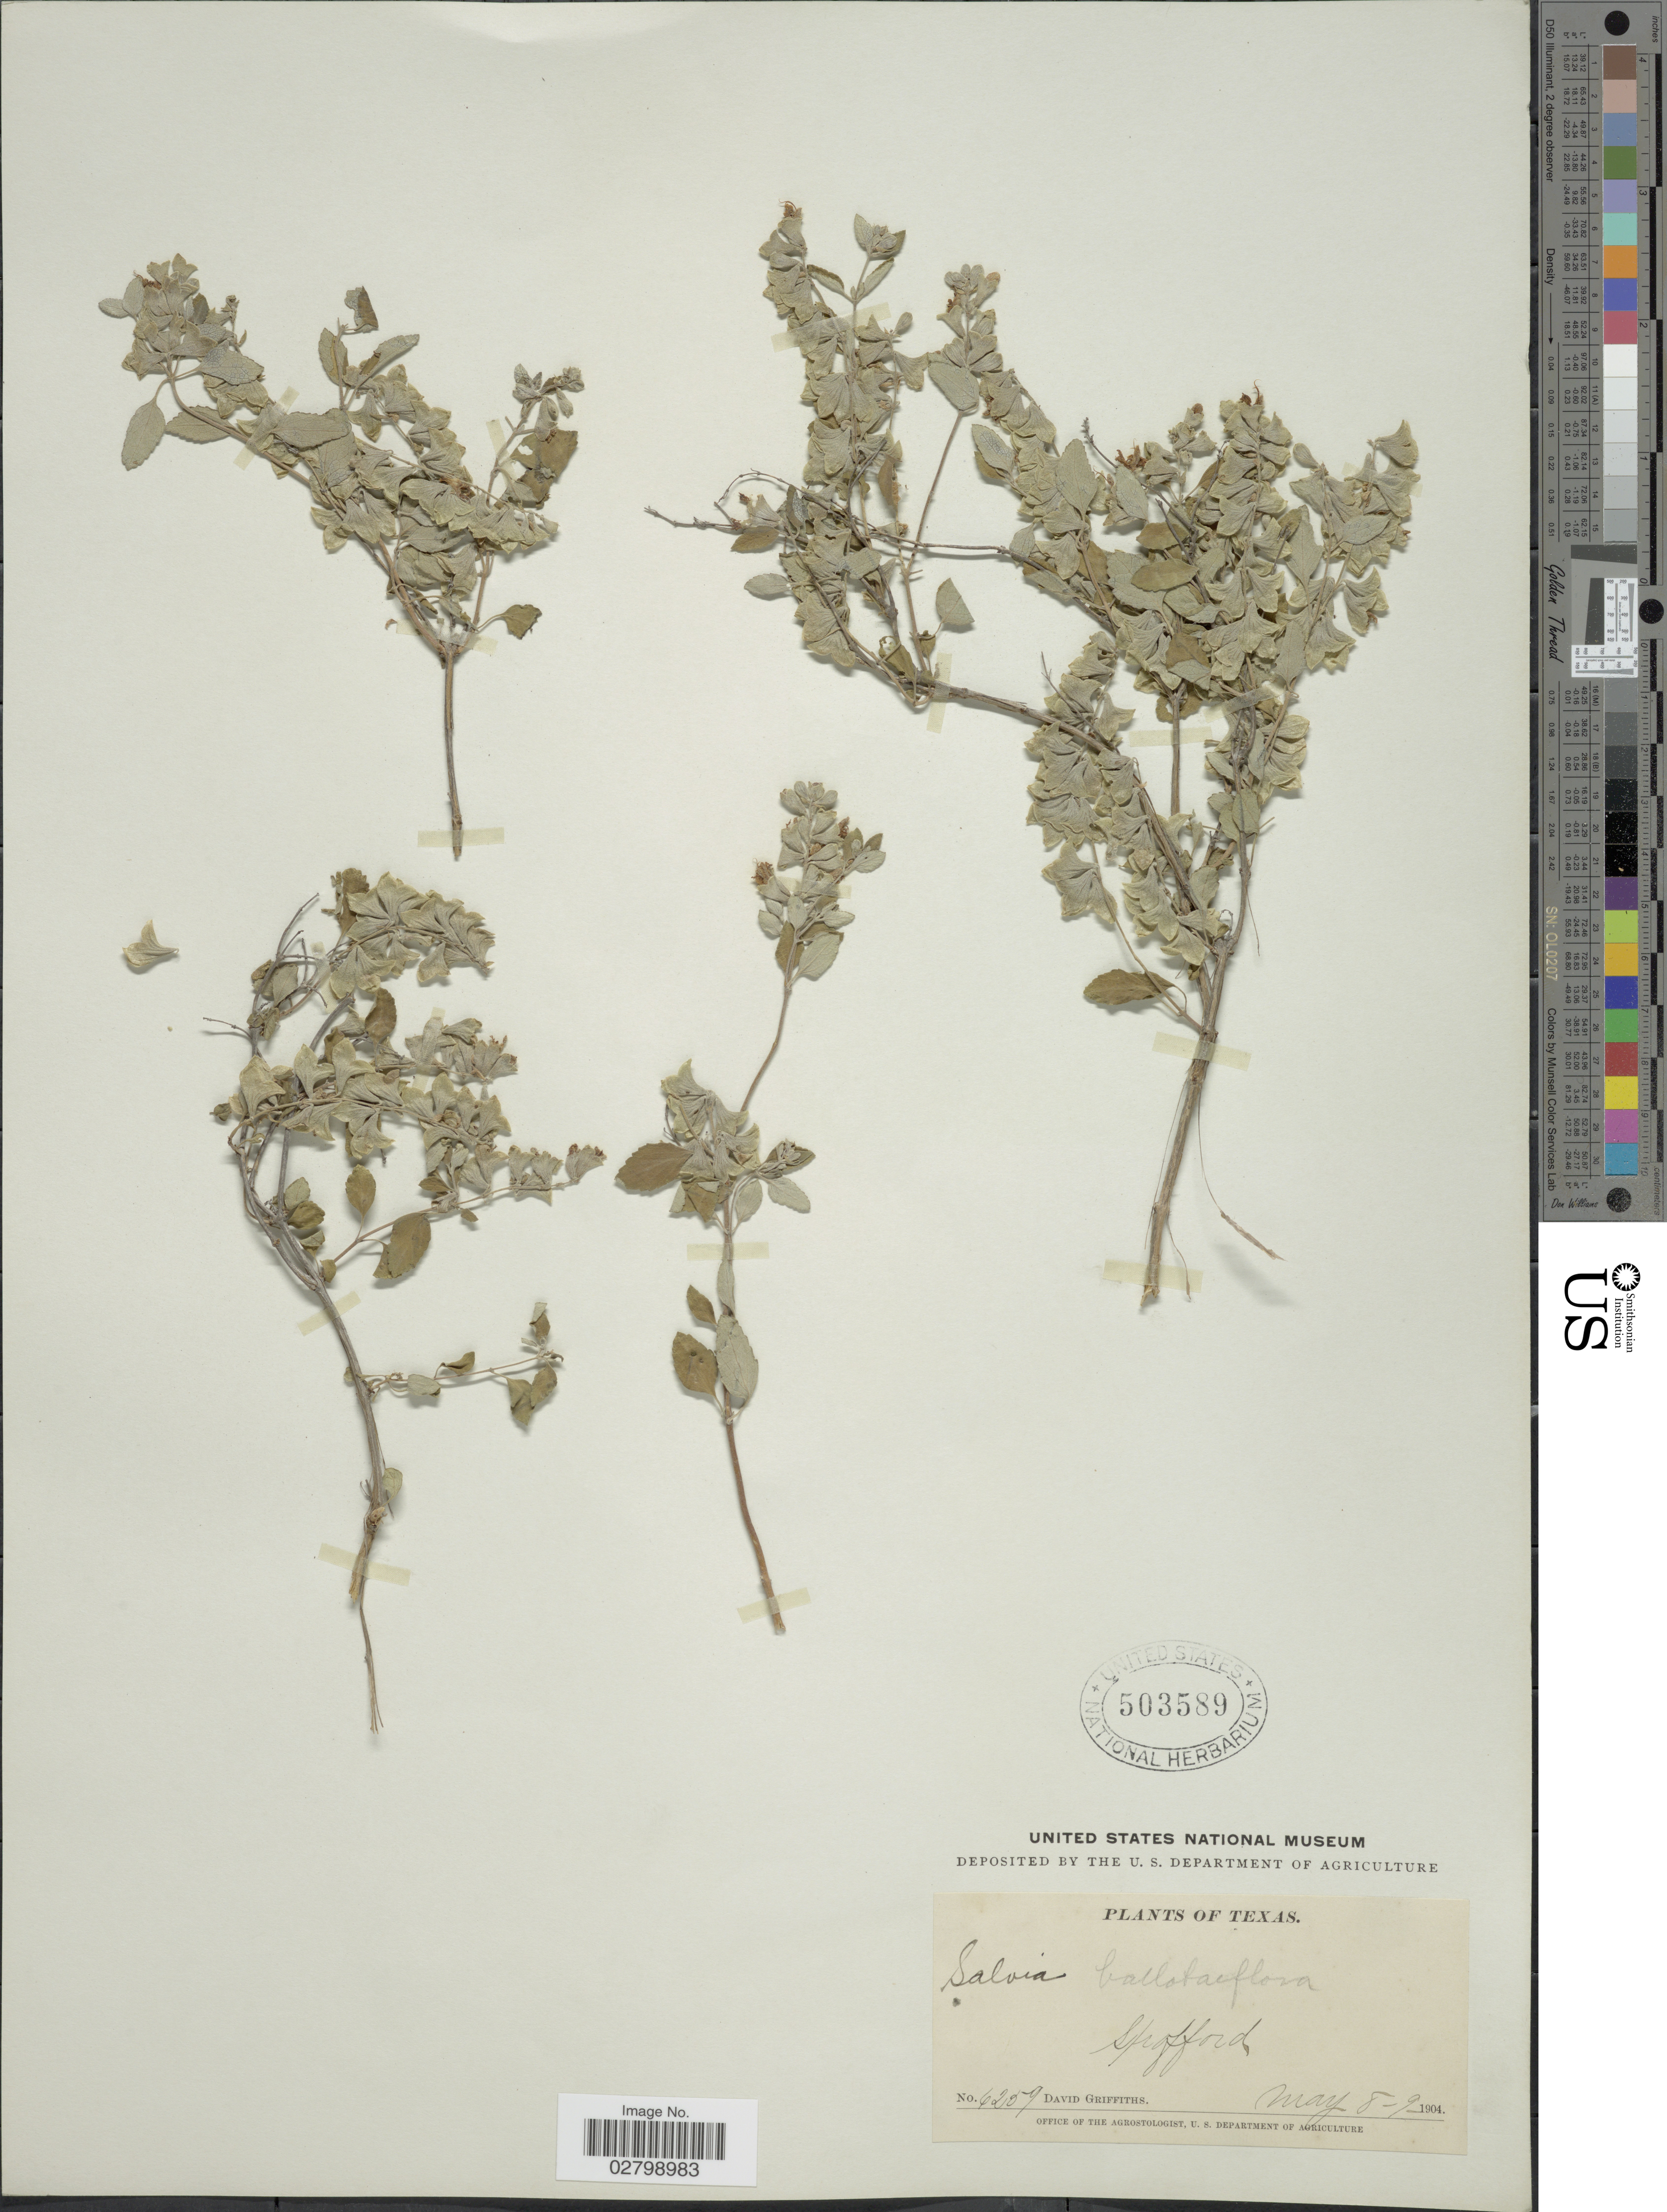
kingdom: Plantae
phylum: Tracheophyta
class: Magnoliopsida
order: Lamiales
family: Lamiaceae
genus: Salvia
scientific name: Salvia ballotiflora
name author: Benth.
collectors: D. Griffiths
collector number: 6259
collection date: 1904-05-08/1904-05-09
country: United States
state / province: Texas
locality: Stafford.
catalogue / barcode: US 503589